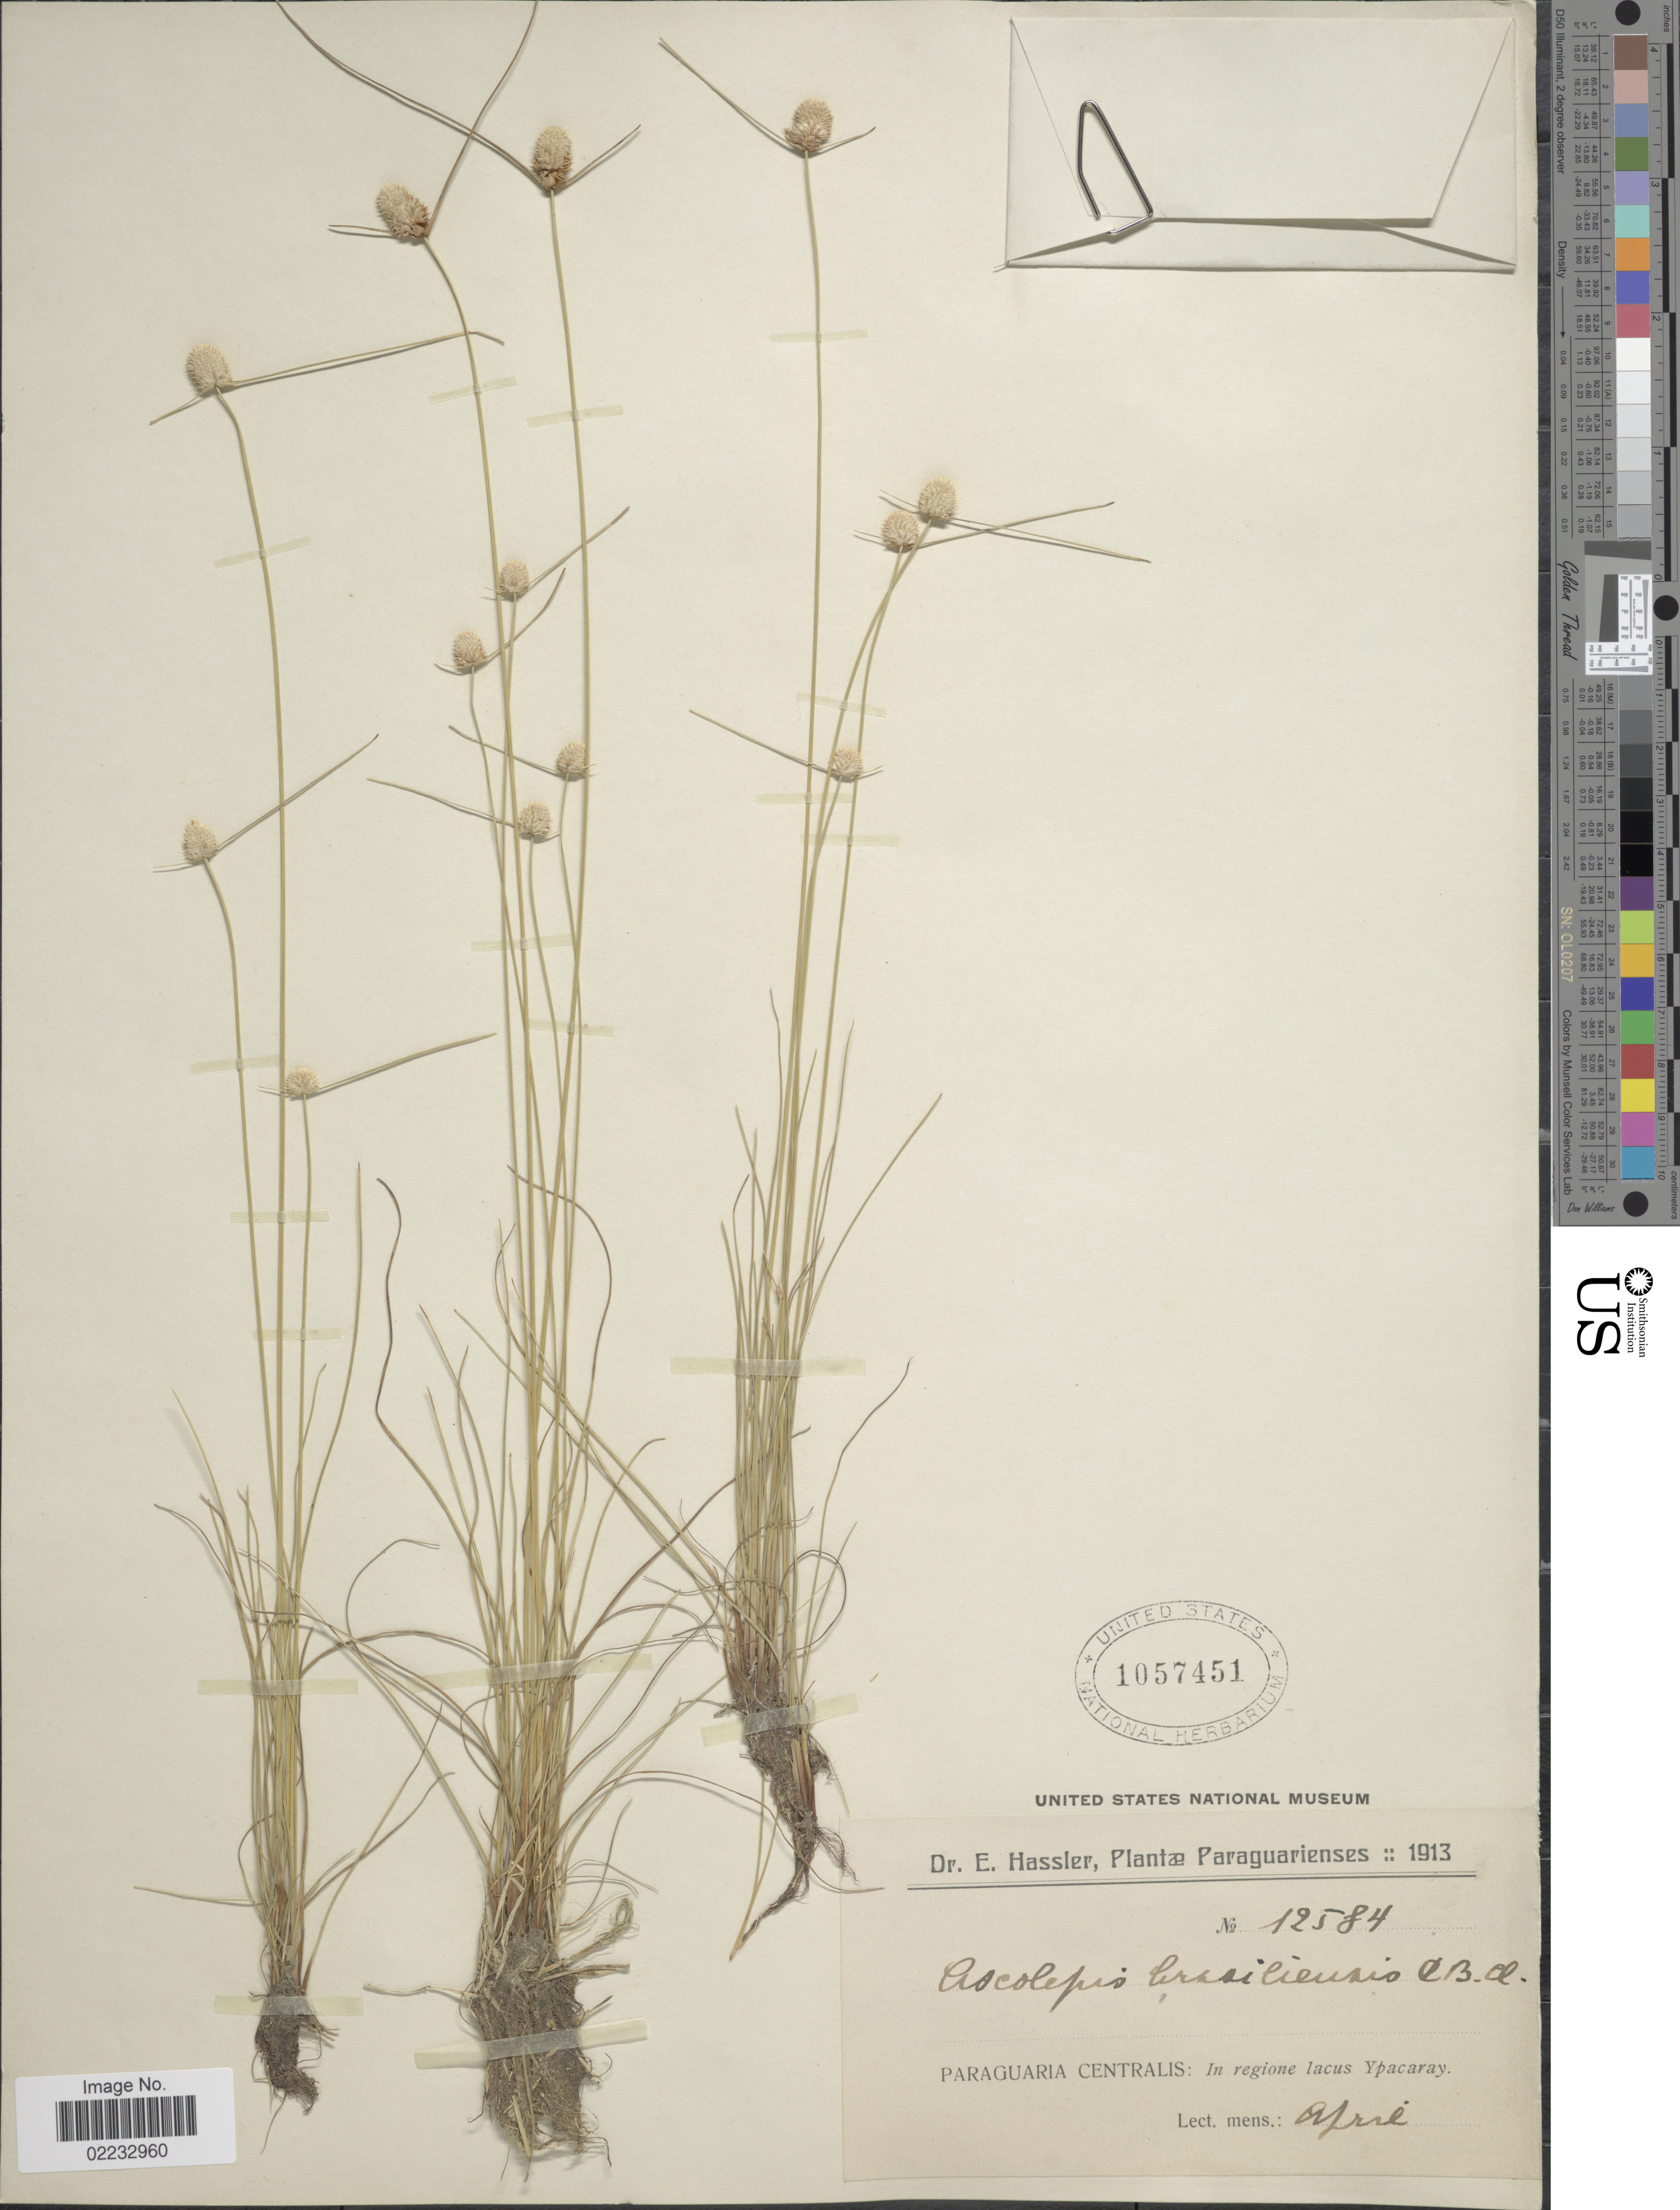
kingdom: Plantae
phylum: Tracheophyta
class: Liliopsida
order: Poales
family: Cyperaceae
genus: Cyperus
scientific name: Cyperus brasiliensis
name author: (Kunth) Bauters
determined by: Strong, M. T., (US), Smithsonian Institution - National Museum of Natural History (UNITED STATES)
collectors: E. Hassler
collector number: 12584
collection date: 1913-04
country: Paraguay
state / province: Central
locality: Paraguaria Centralis: In regione lacus Yparacay.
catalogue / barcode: US 1057451